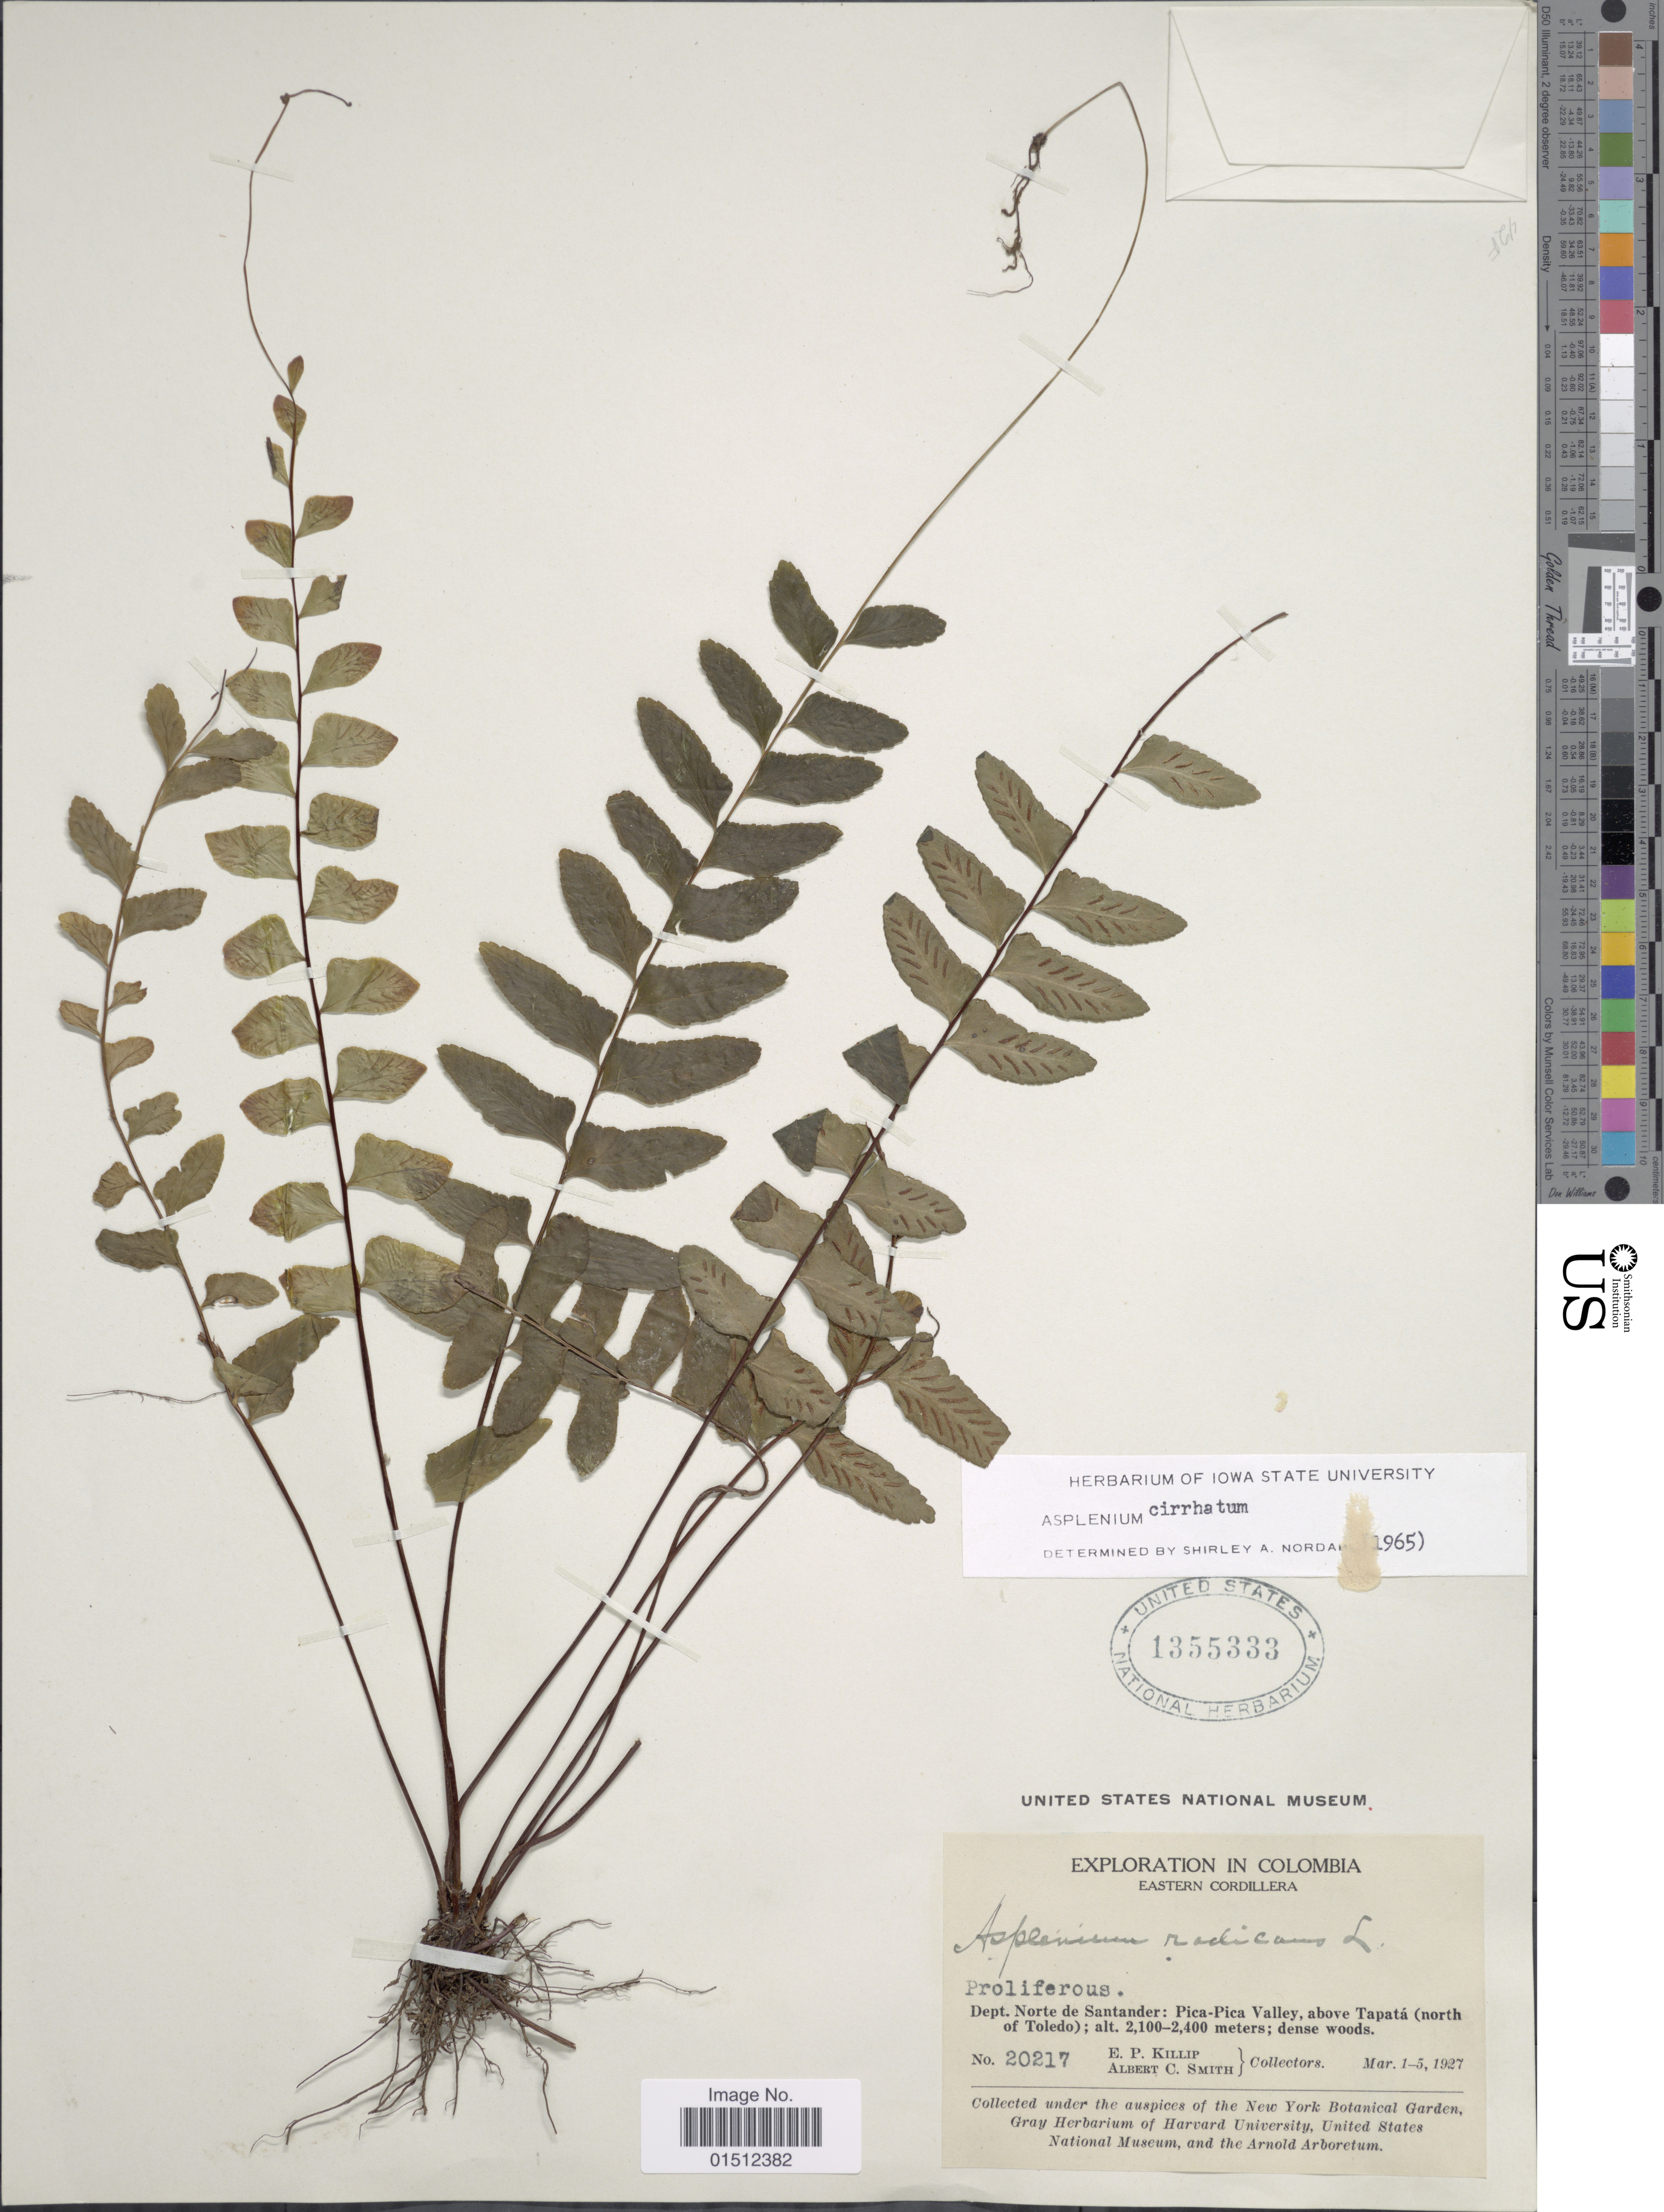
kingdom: Plantae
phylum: Tracheophyta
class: Polypodiopsida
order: Polypodiales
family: Aspleniaceae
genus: Asplenium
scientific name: Asplenium radicans var. cirrhatum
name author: (Rich. ex Willd.) Rosenst.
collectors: E. P. Killip & A. C. Smith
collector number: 20217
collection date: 1927-03-01/1927-03-05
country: Colombia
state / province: Norte de Santander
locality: Colombia, Eastern Cordillera, Dept. Norte de Santander: Pica-Pica Valley, above Tapata (north of Toledo).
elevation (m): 2100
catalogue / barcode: US 1355333